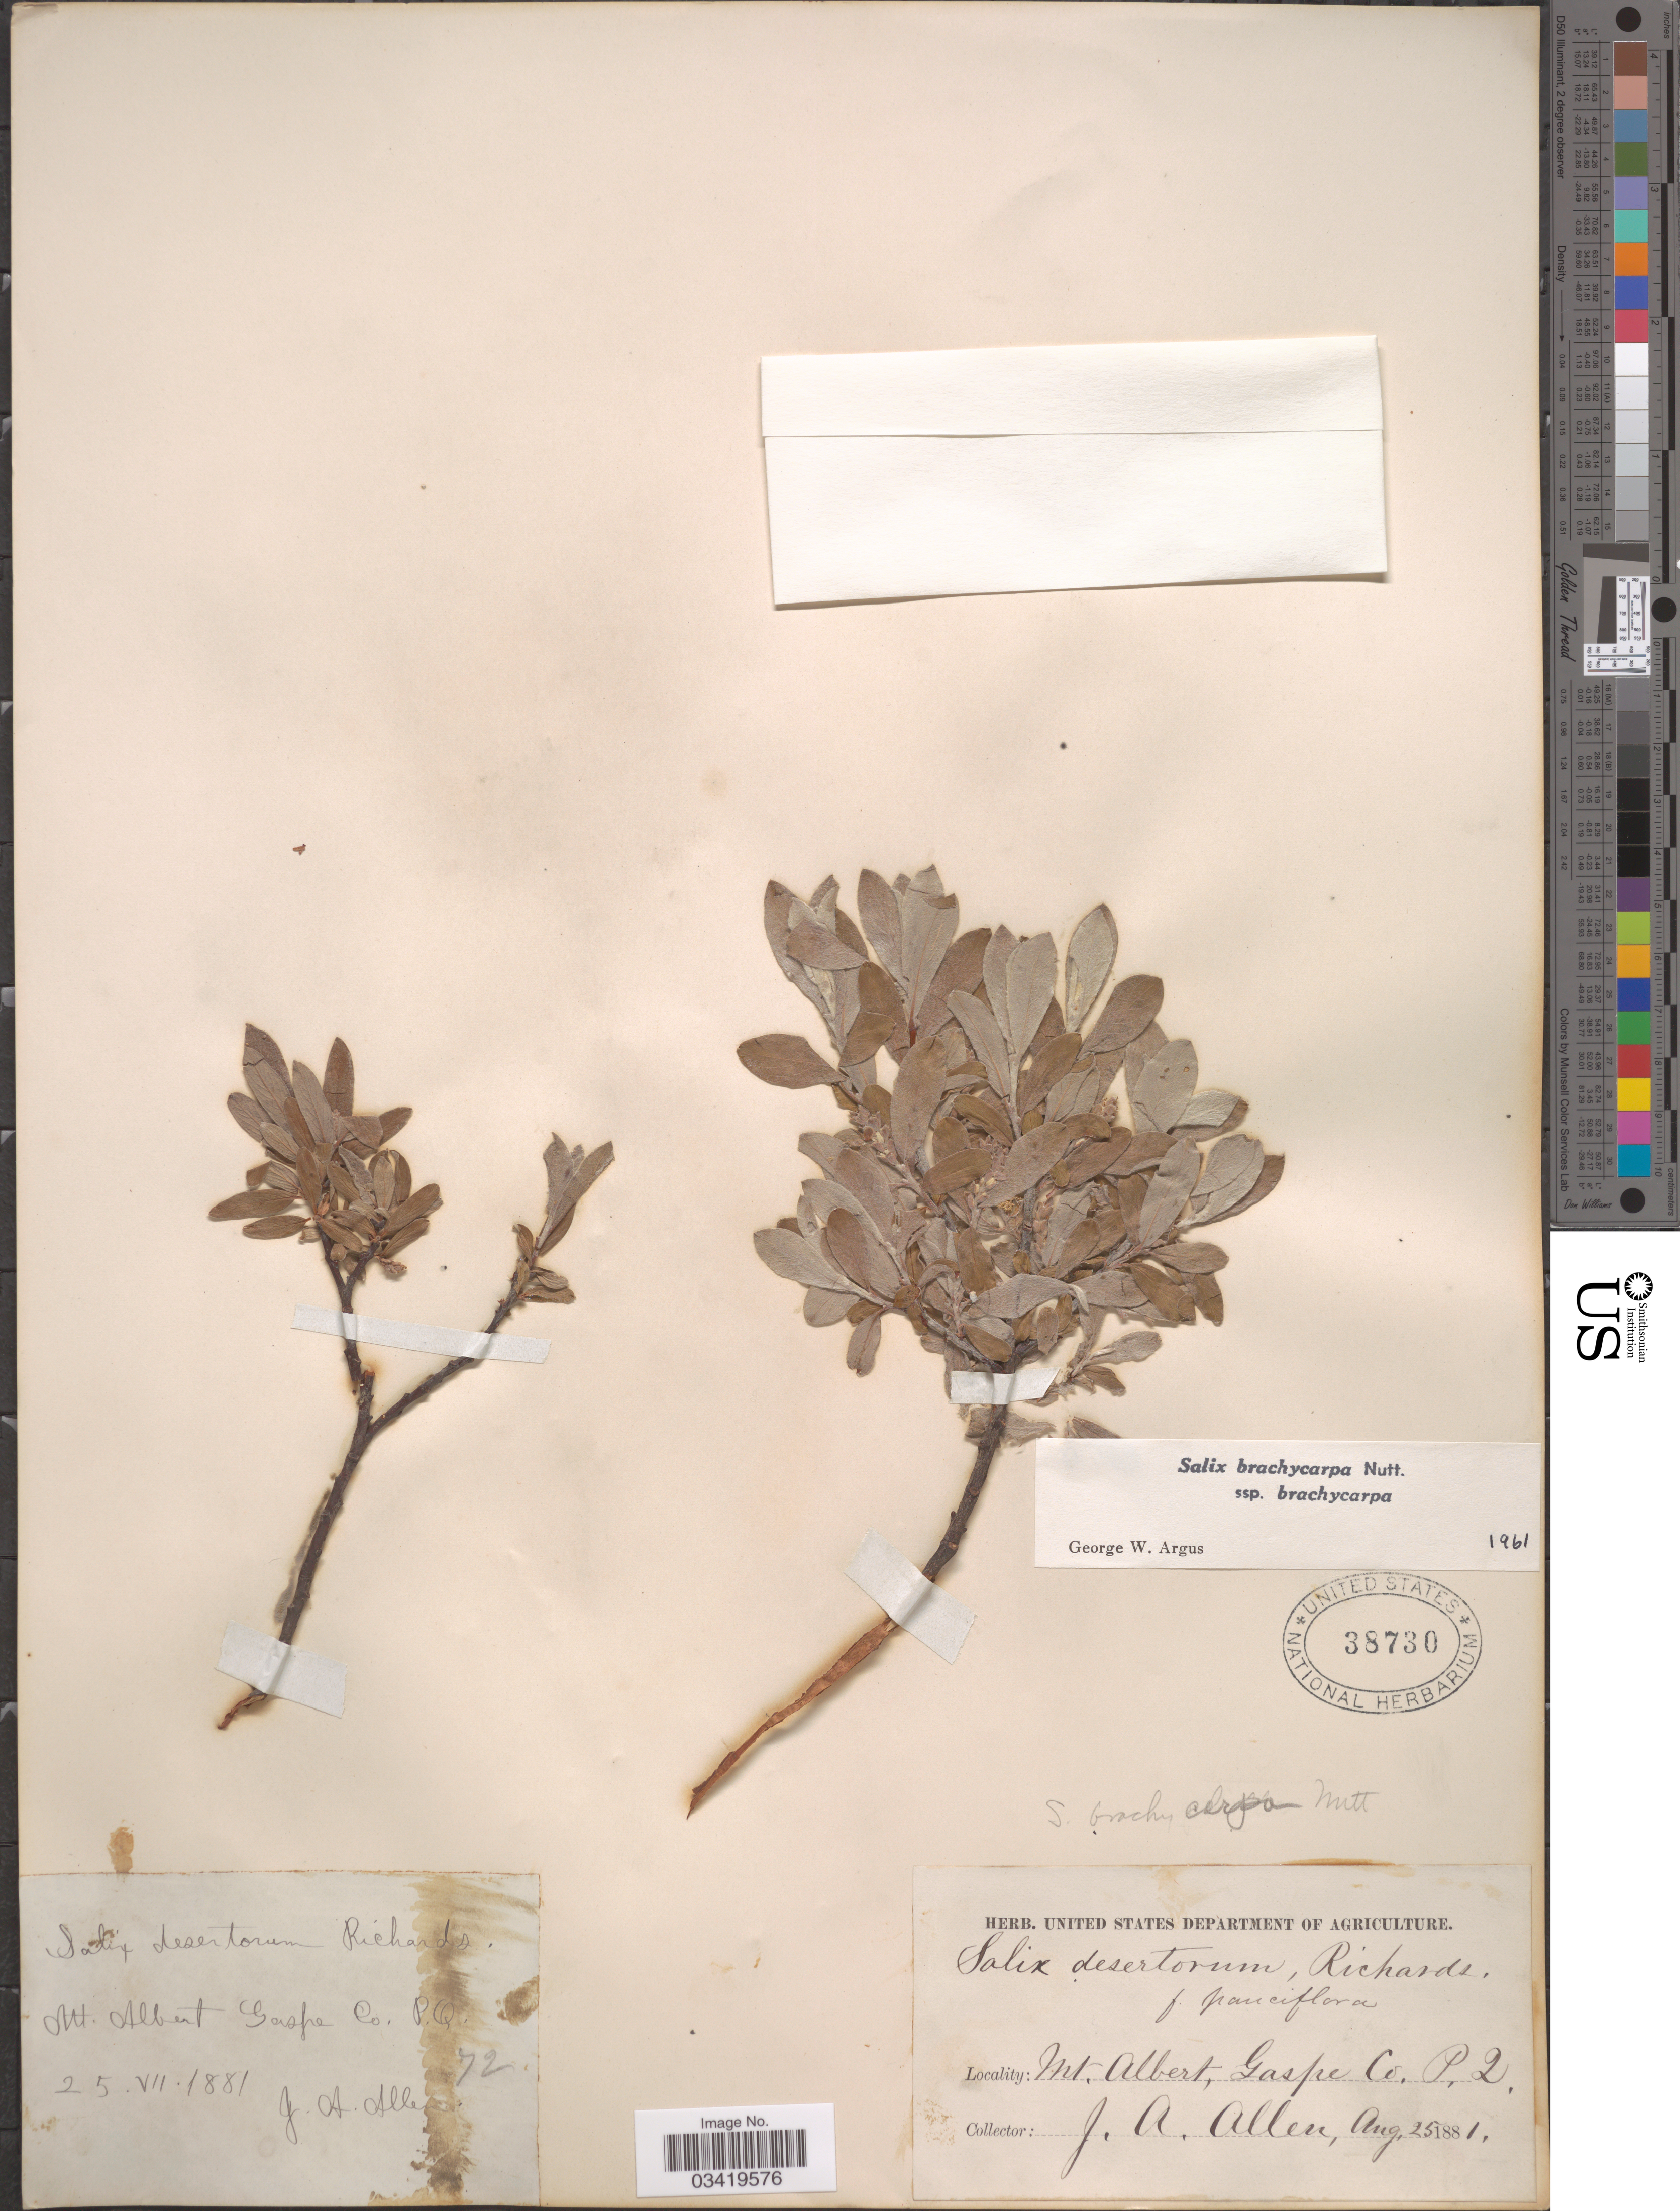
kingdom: Plantae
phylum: Tracheophyta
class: Magnoliopsida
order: Malpighiales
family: Salicaceae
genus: Salix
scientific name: Salix brachycarpa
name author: Nutt.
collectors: J. Allen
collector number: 72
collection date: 1881-07-25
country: Canada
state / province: Quebec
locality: Mt. Albert, Gaspe Co. P. Q.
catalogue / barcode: US 38730